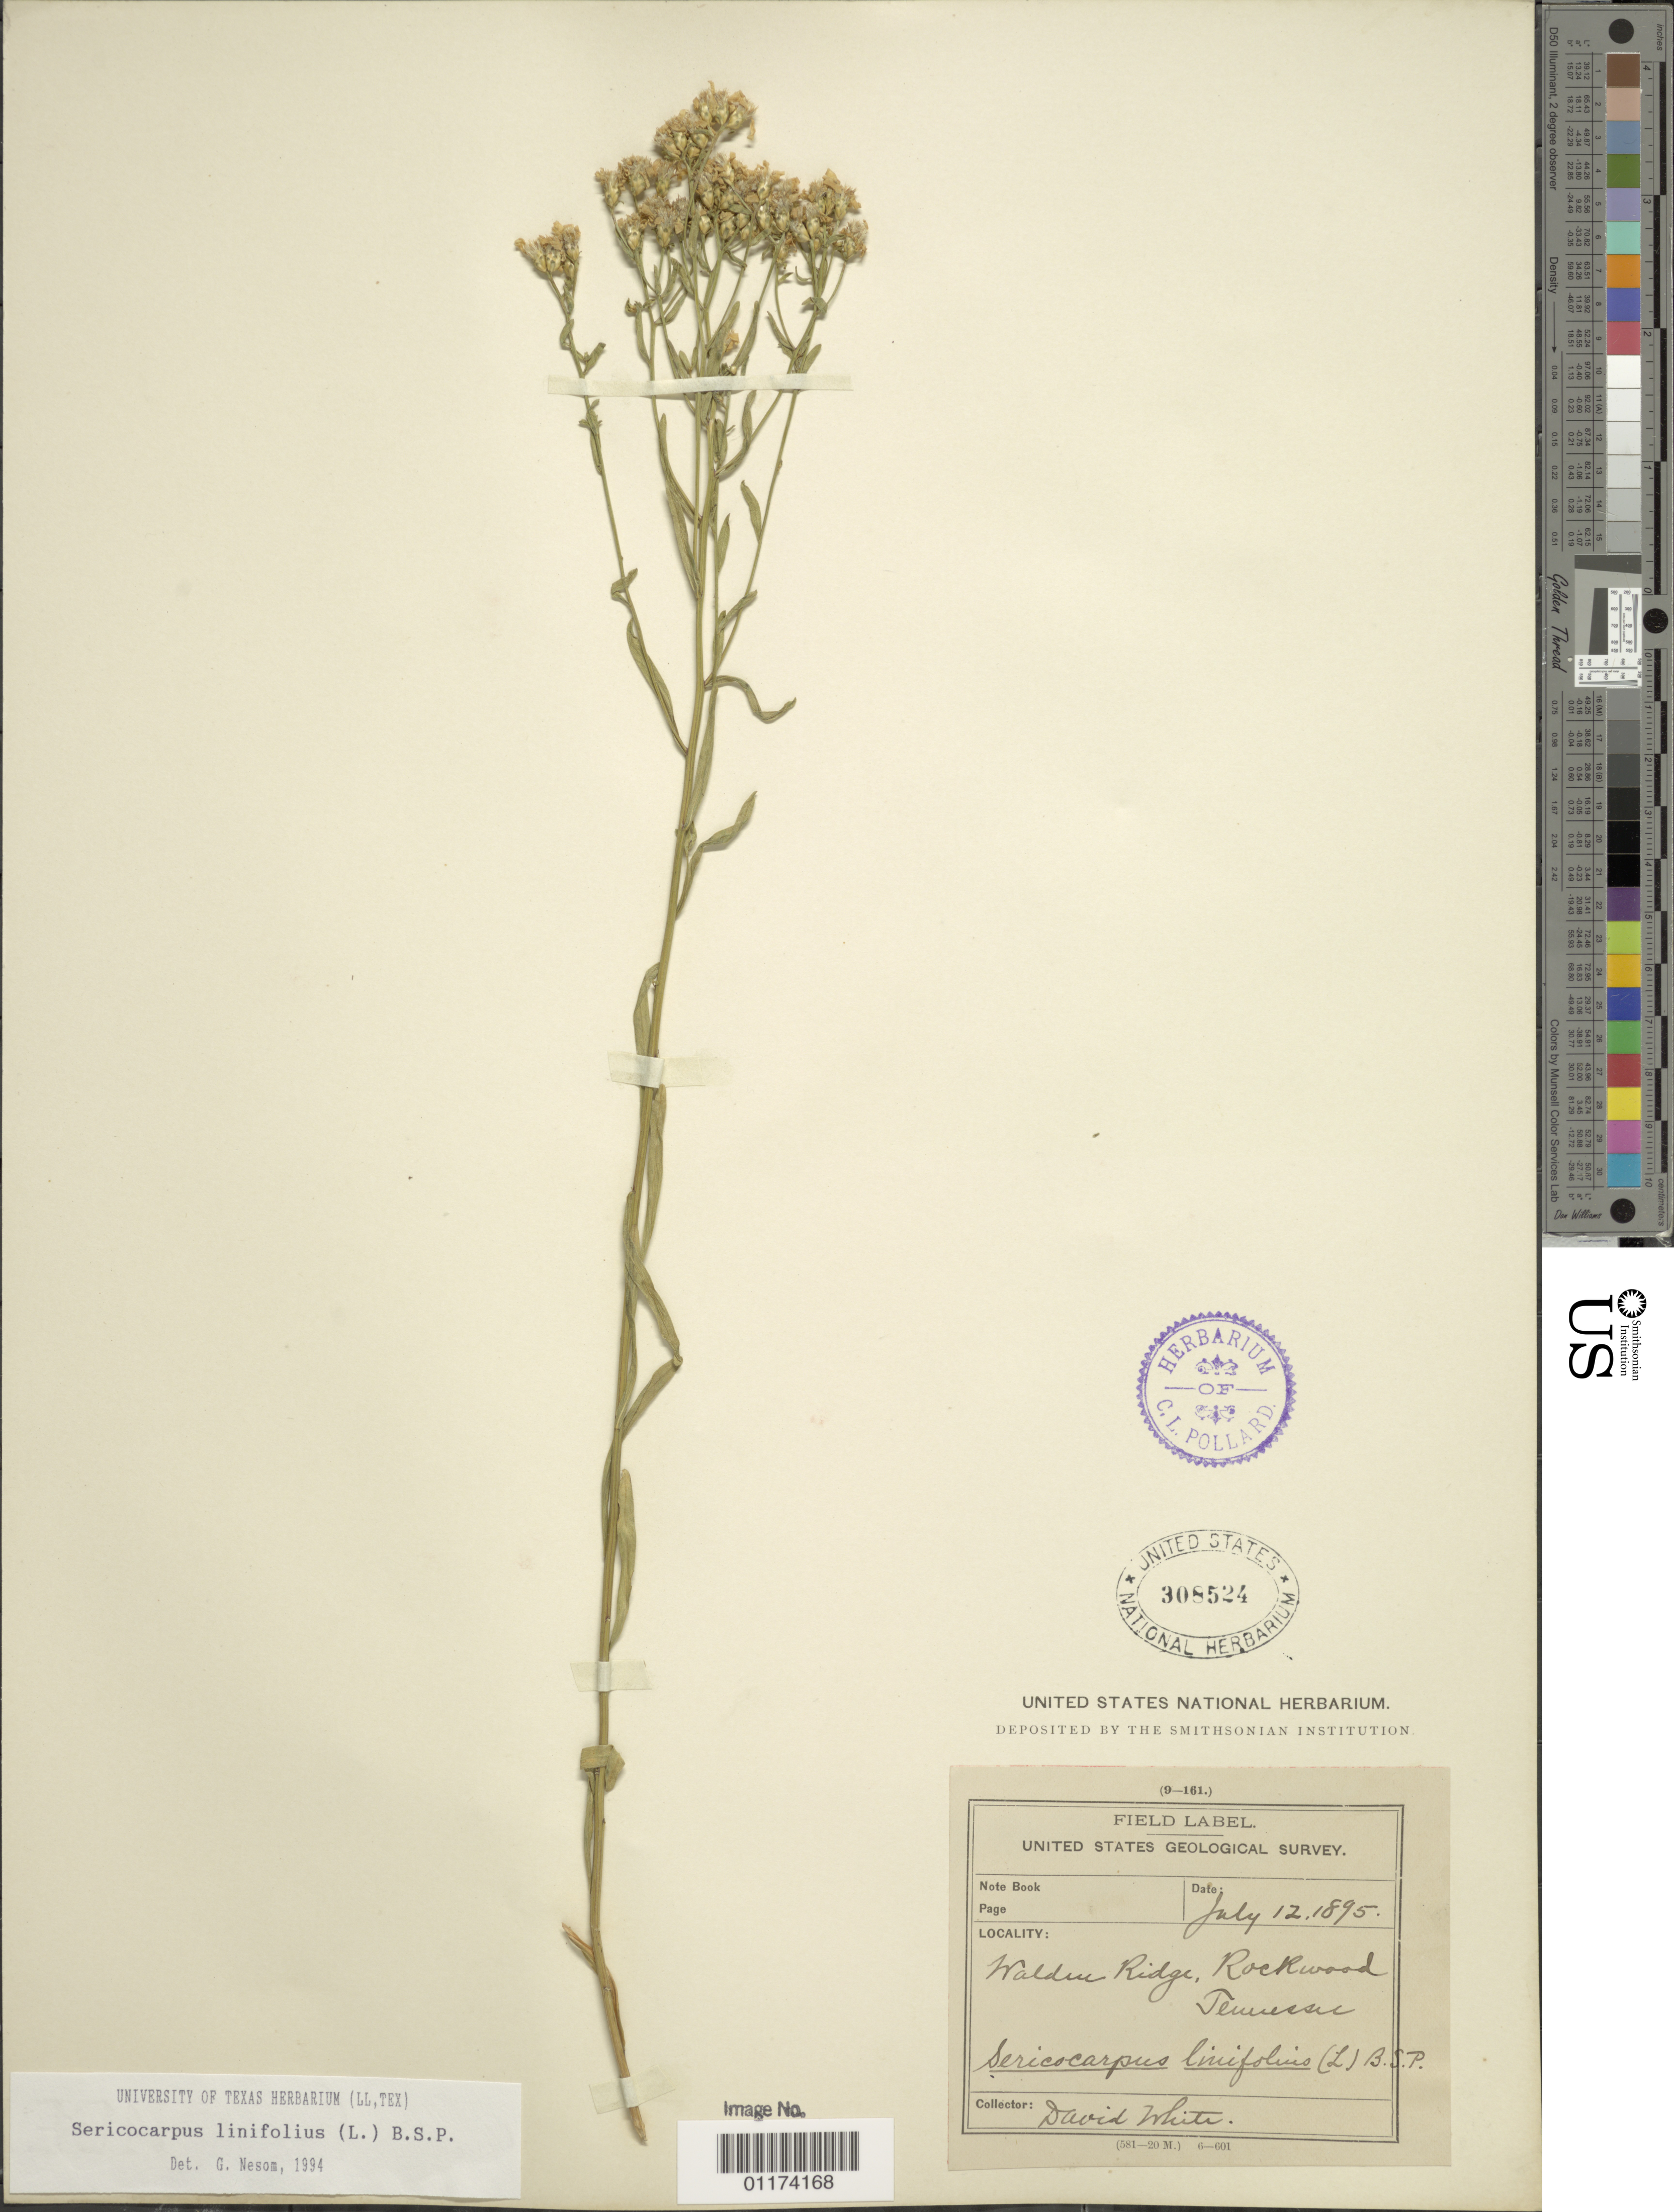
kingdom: Plantae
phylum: Tracheophyta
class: Magnoliopsida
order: Asterales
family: Asteraceae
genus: Sericocarpus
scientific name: Sericocarpus linifolius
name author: (L.) Britton, Stearns & Poggenb.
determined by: Nesom, Guy L.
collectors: D. White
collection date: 1895-07-12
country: United States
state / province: Tennessee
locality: Walden Ridge, Rockwood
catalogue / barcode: US 308524